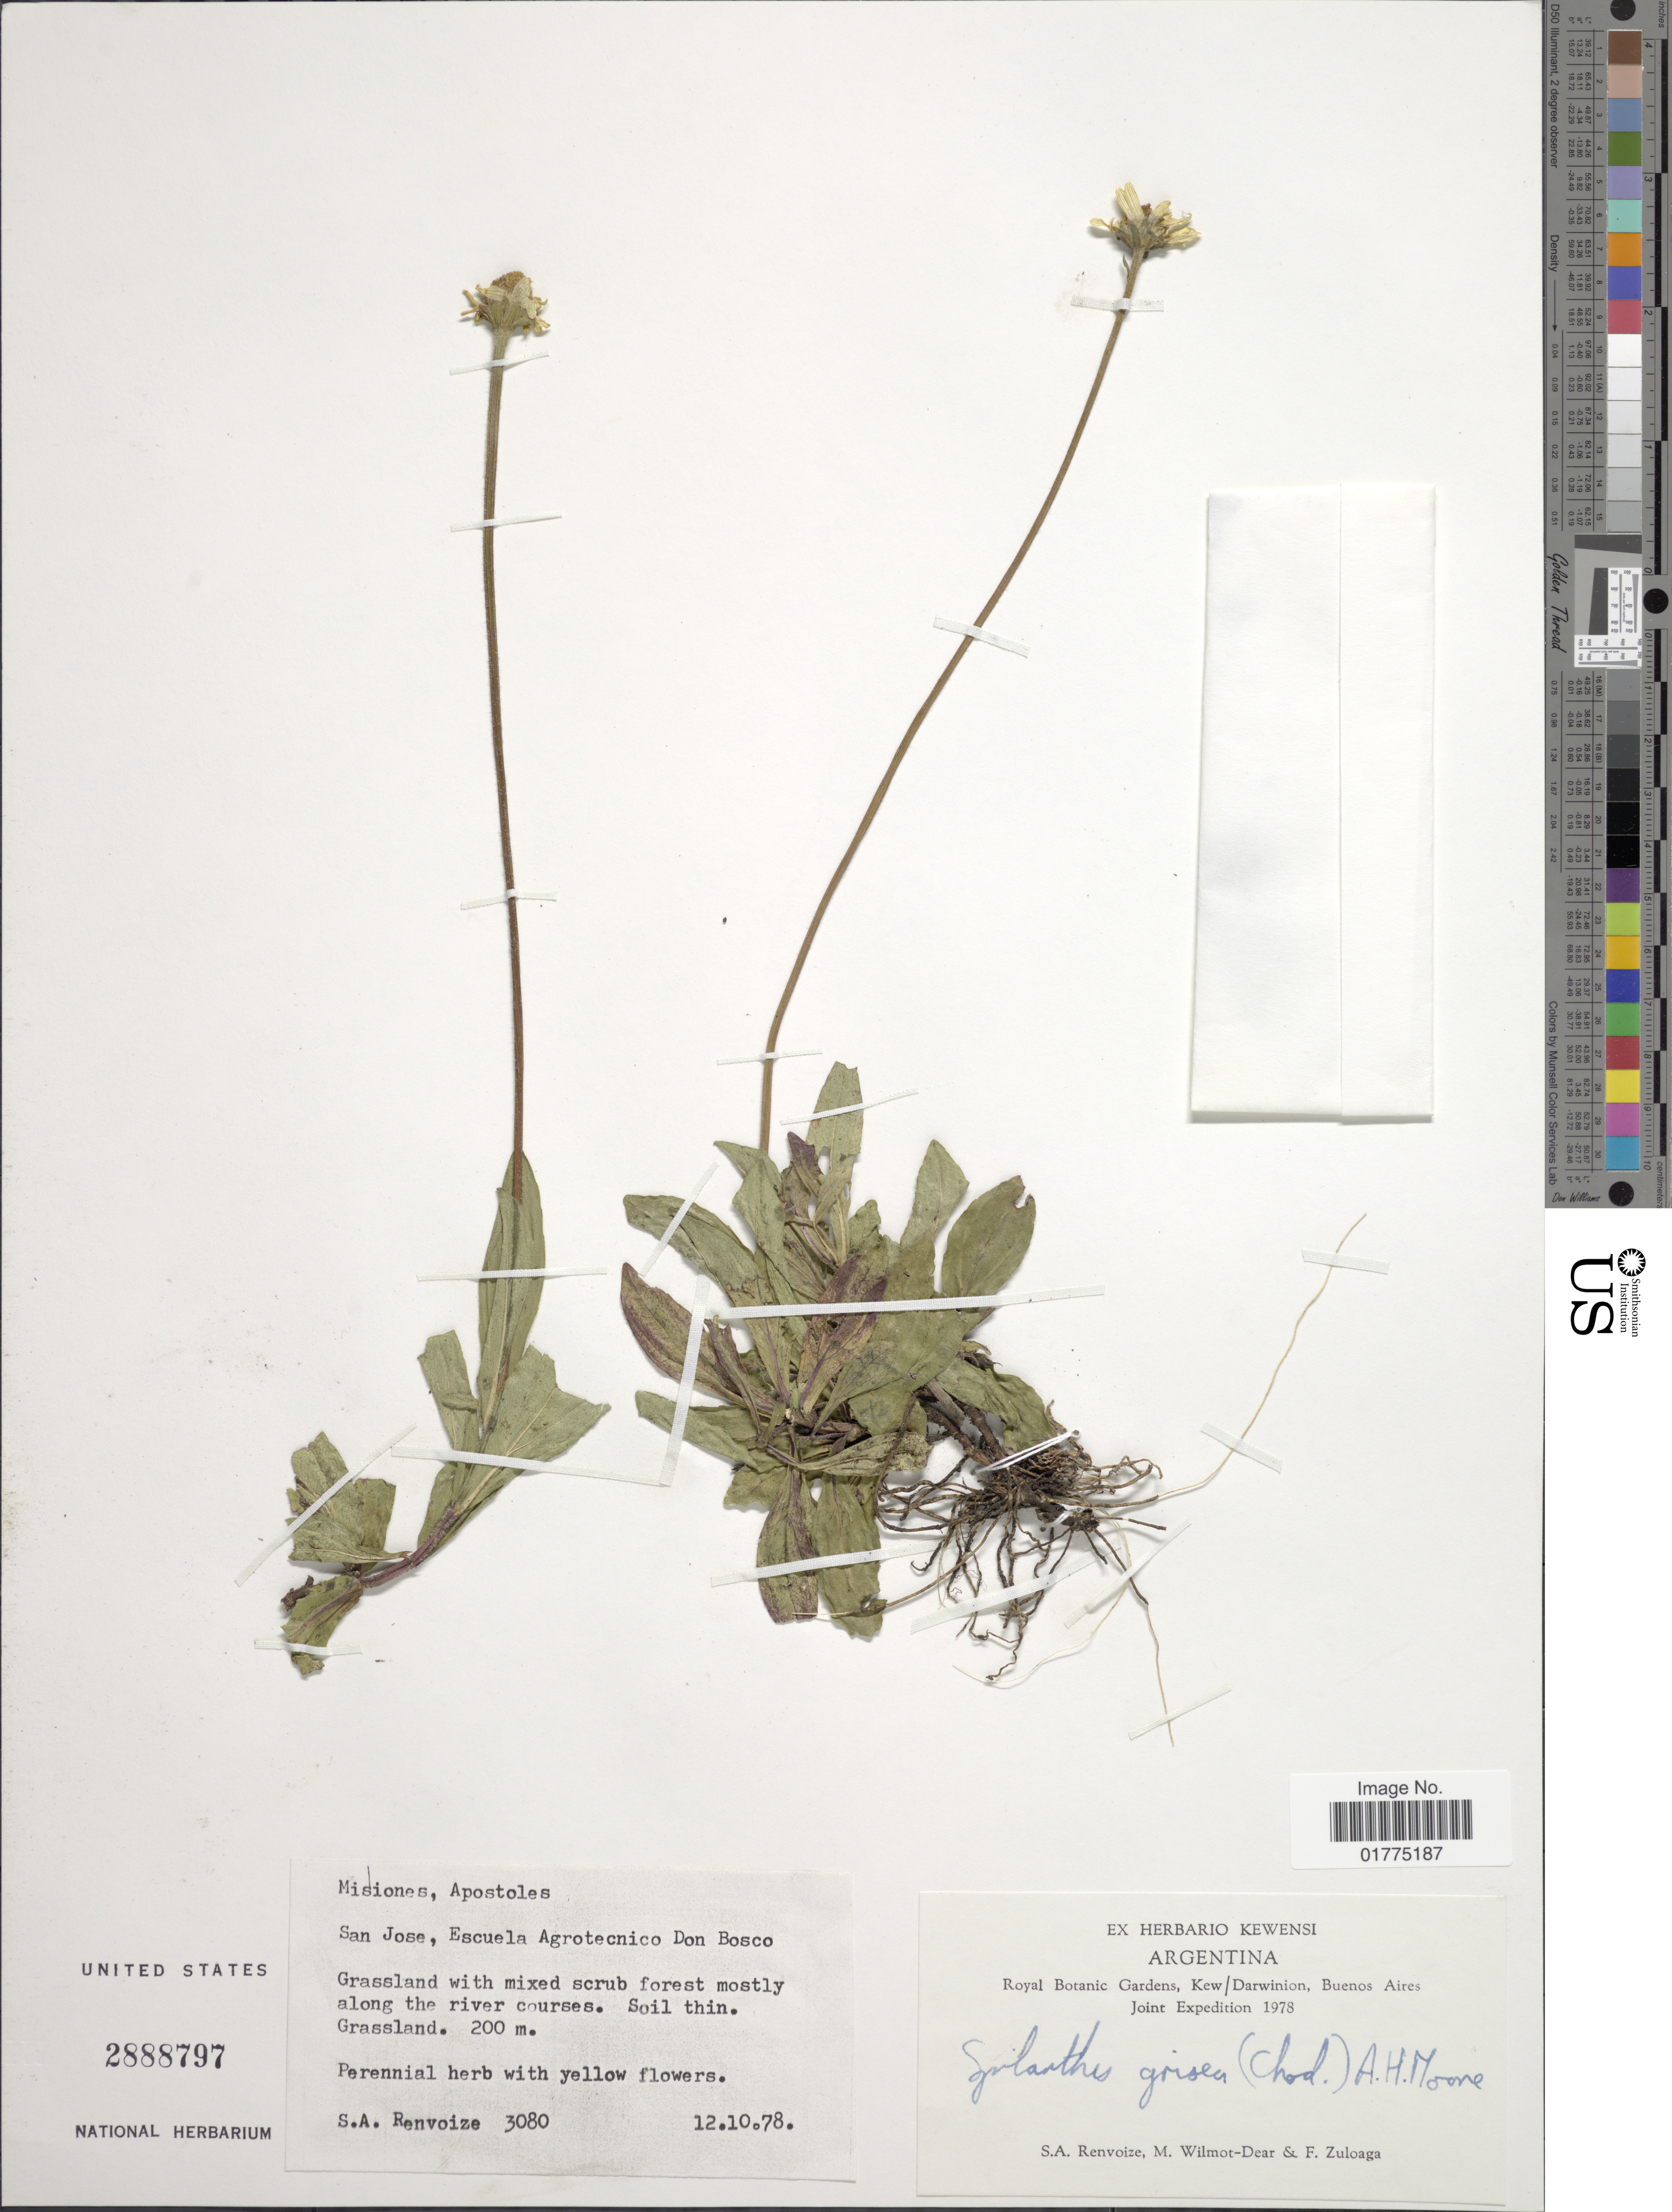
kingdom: Plantae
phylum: Tracheophyta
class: Magnoliopsida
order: Asterales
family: Asteraceae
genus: Acmella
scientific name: Acmella bellidioides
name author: (Rees in Sm.) R.K. Jansen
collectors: S. A. Renvoize, M. Wilmot-Dear & F. Zuloaga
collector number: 3080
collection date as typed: Transcribed d/m/y: 12/10/78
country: Argentina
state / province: Misiones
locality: Misiones, Apostelos. San Jose, Escuela Agrotecnico Don Bosco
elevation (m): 200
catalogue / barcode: US 2888797